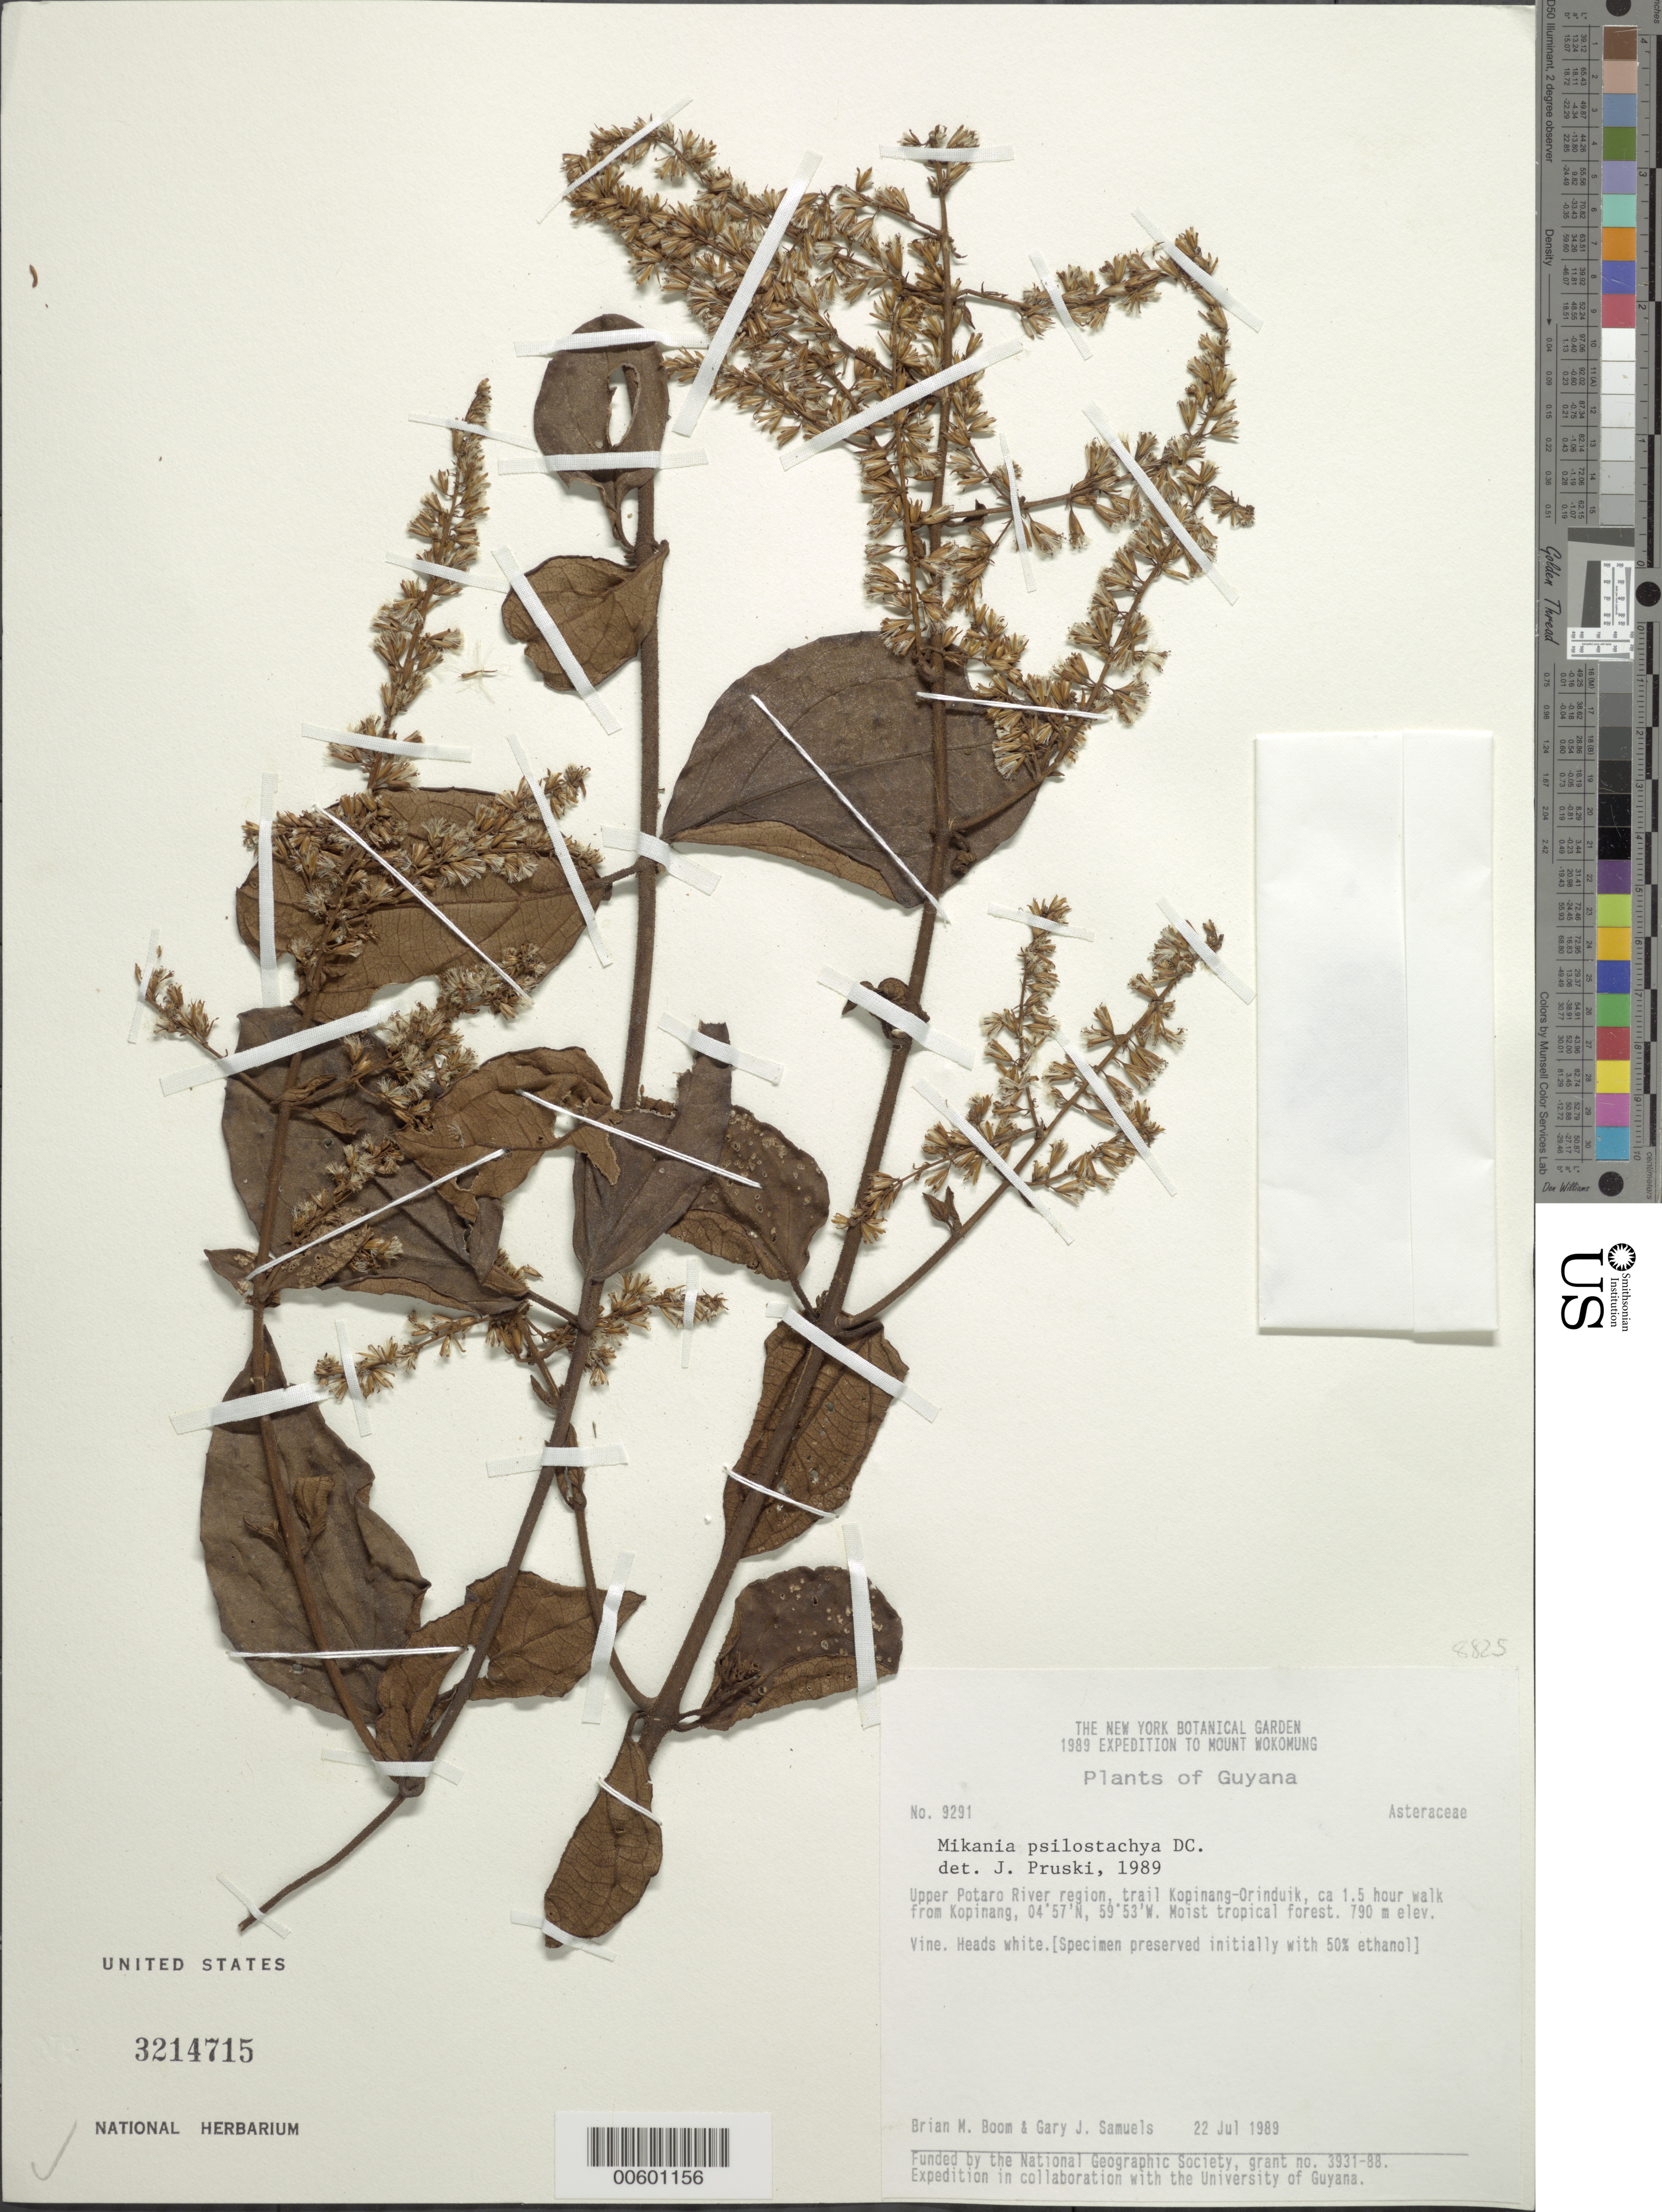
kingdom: Plantae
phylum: Tracheophyta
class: Magnoliopsida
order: Asterales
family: Asteraceae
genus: Mikania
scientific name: Mikania psilostachya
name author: DC.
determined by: Pruski, J. F.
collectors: B. M. Boom & G. Samuels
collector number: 9291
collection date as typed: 22-Jul-89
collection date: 1989-07-22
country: Guyana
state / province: Potaro-Siparuni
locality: Kopinang-Orinduik trail, upper Potaro River region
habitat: Moist tropical forest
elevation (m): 790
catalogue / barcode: US 3214715